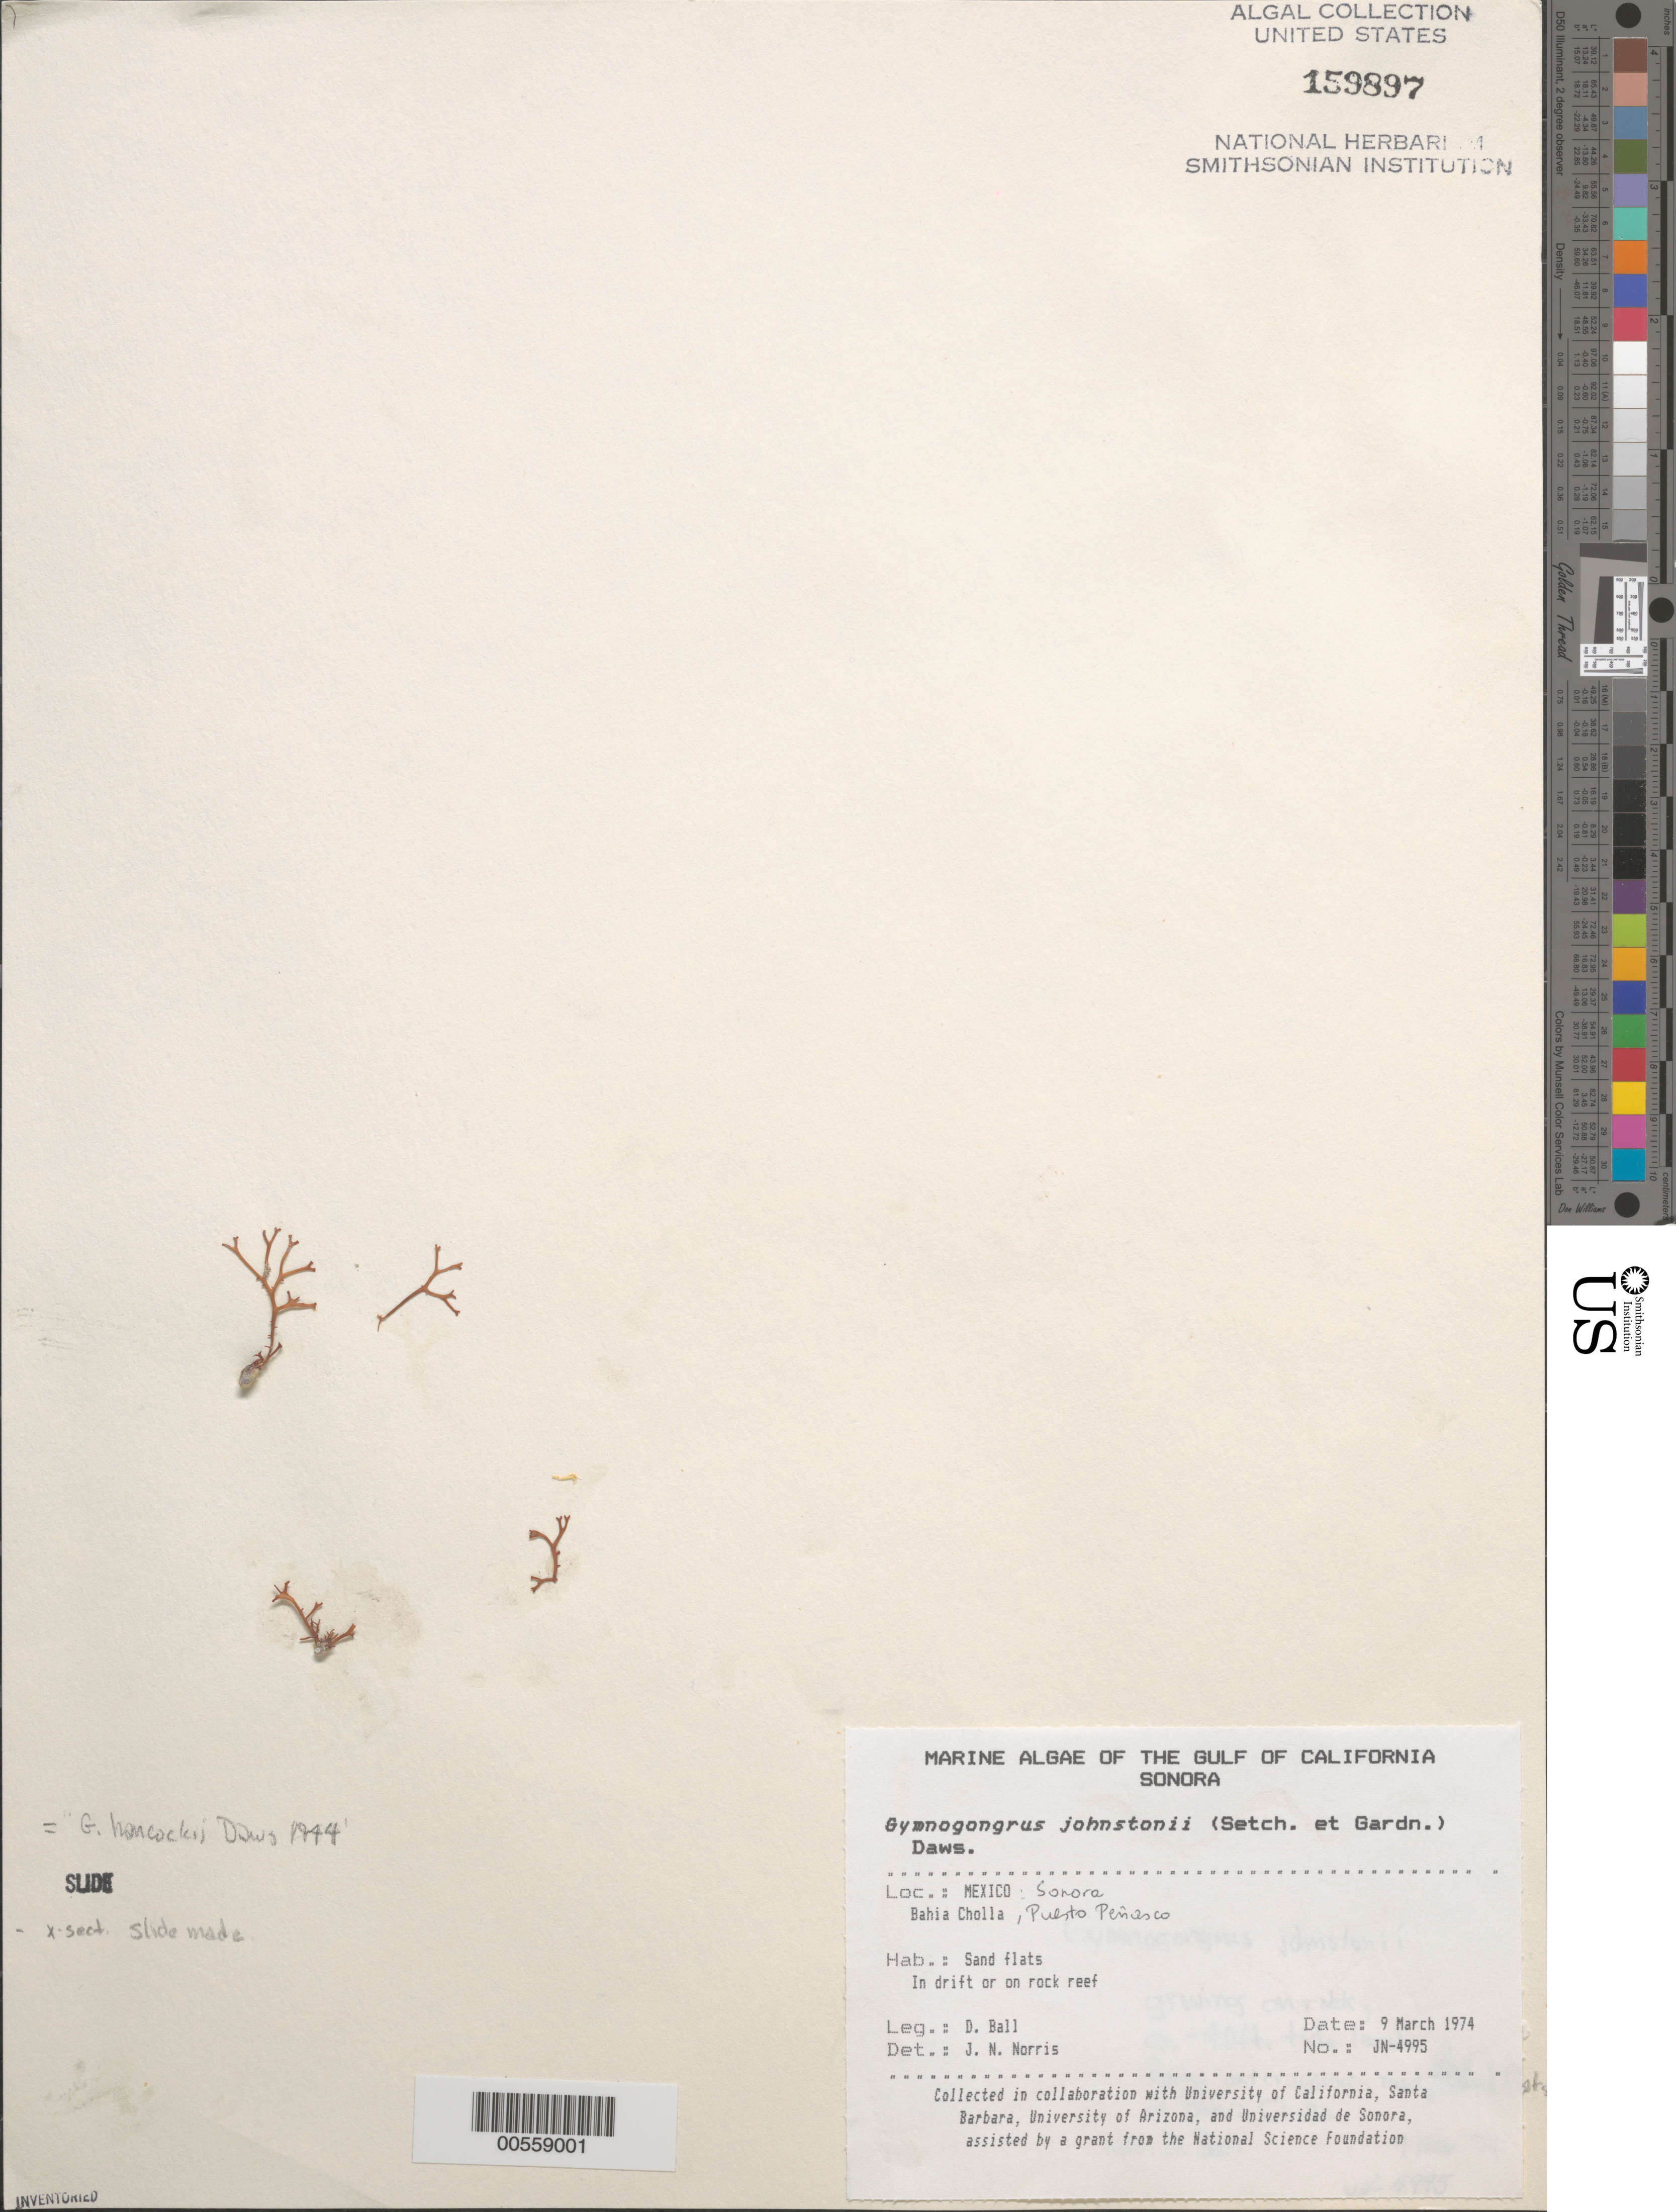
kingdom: Plantae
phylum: Rhodophyta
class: Florideophyceae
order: Gigartinales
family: Phyllophoraceae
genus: Ahnfeltiopsis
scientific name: Ahnfeltiopsis hancockii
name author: (E.Y. Dawson) J.N. Norris & Fredericq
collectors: D. Ball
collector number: JN-4995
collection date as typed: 09 Mar 1974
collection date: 1974-03-09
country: Mexico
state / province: Sonora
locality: Bahia Cholla, Puerto Penasco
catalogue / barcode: US 159897